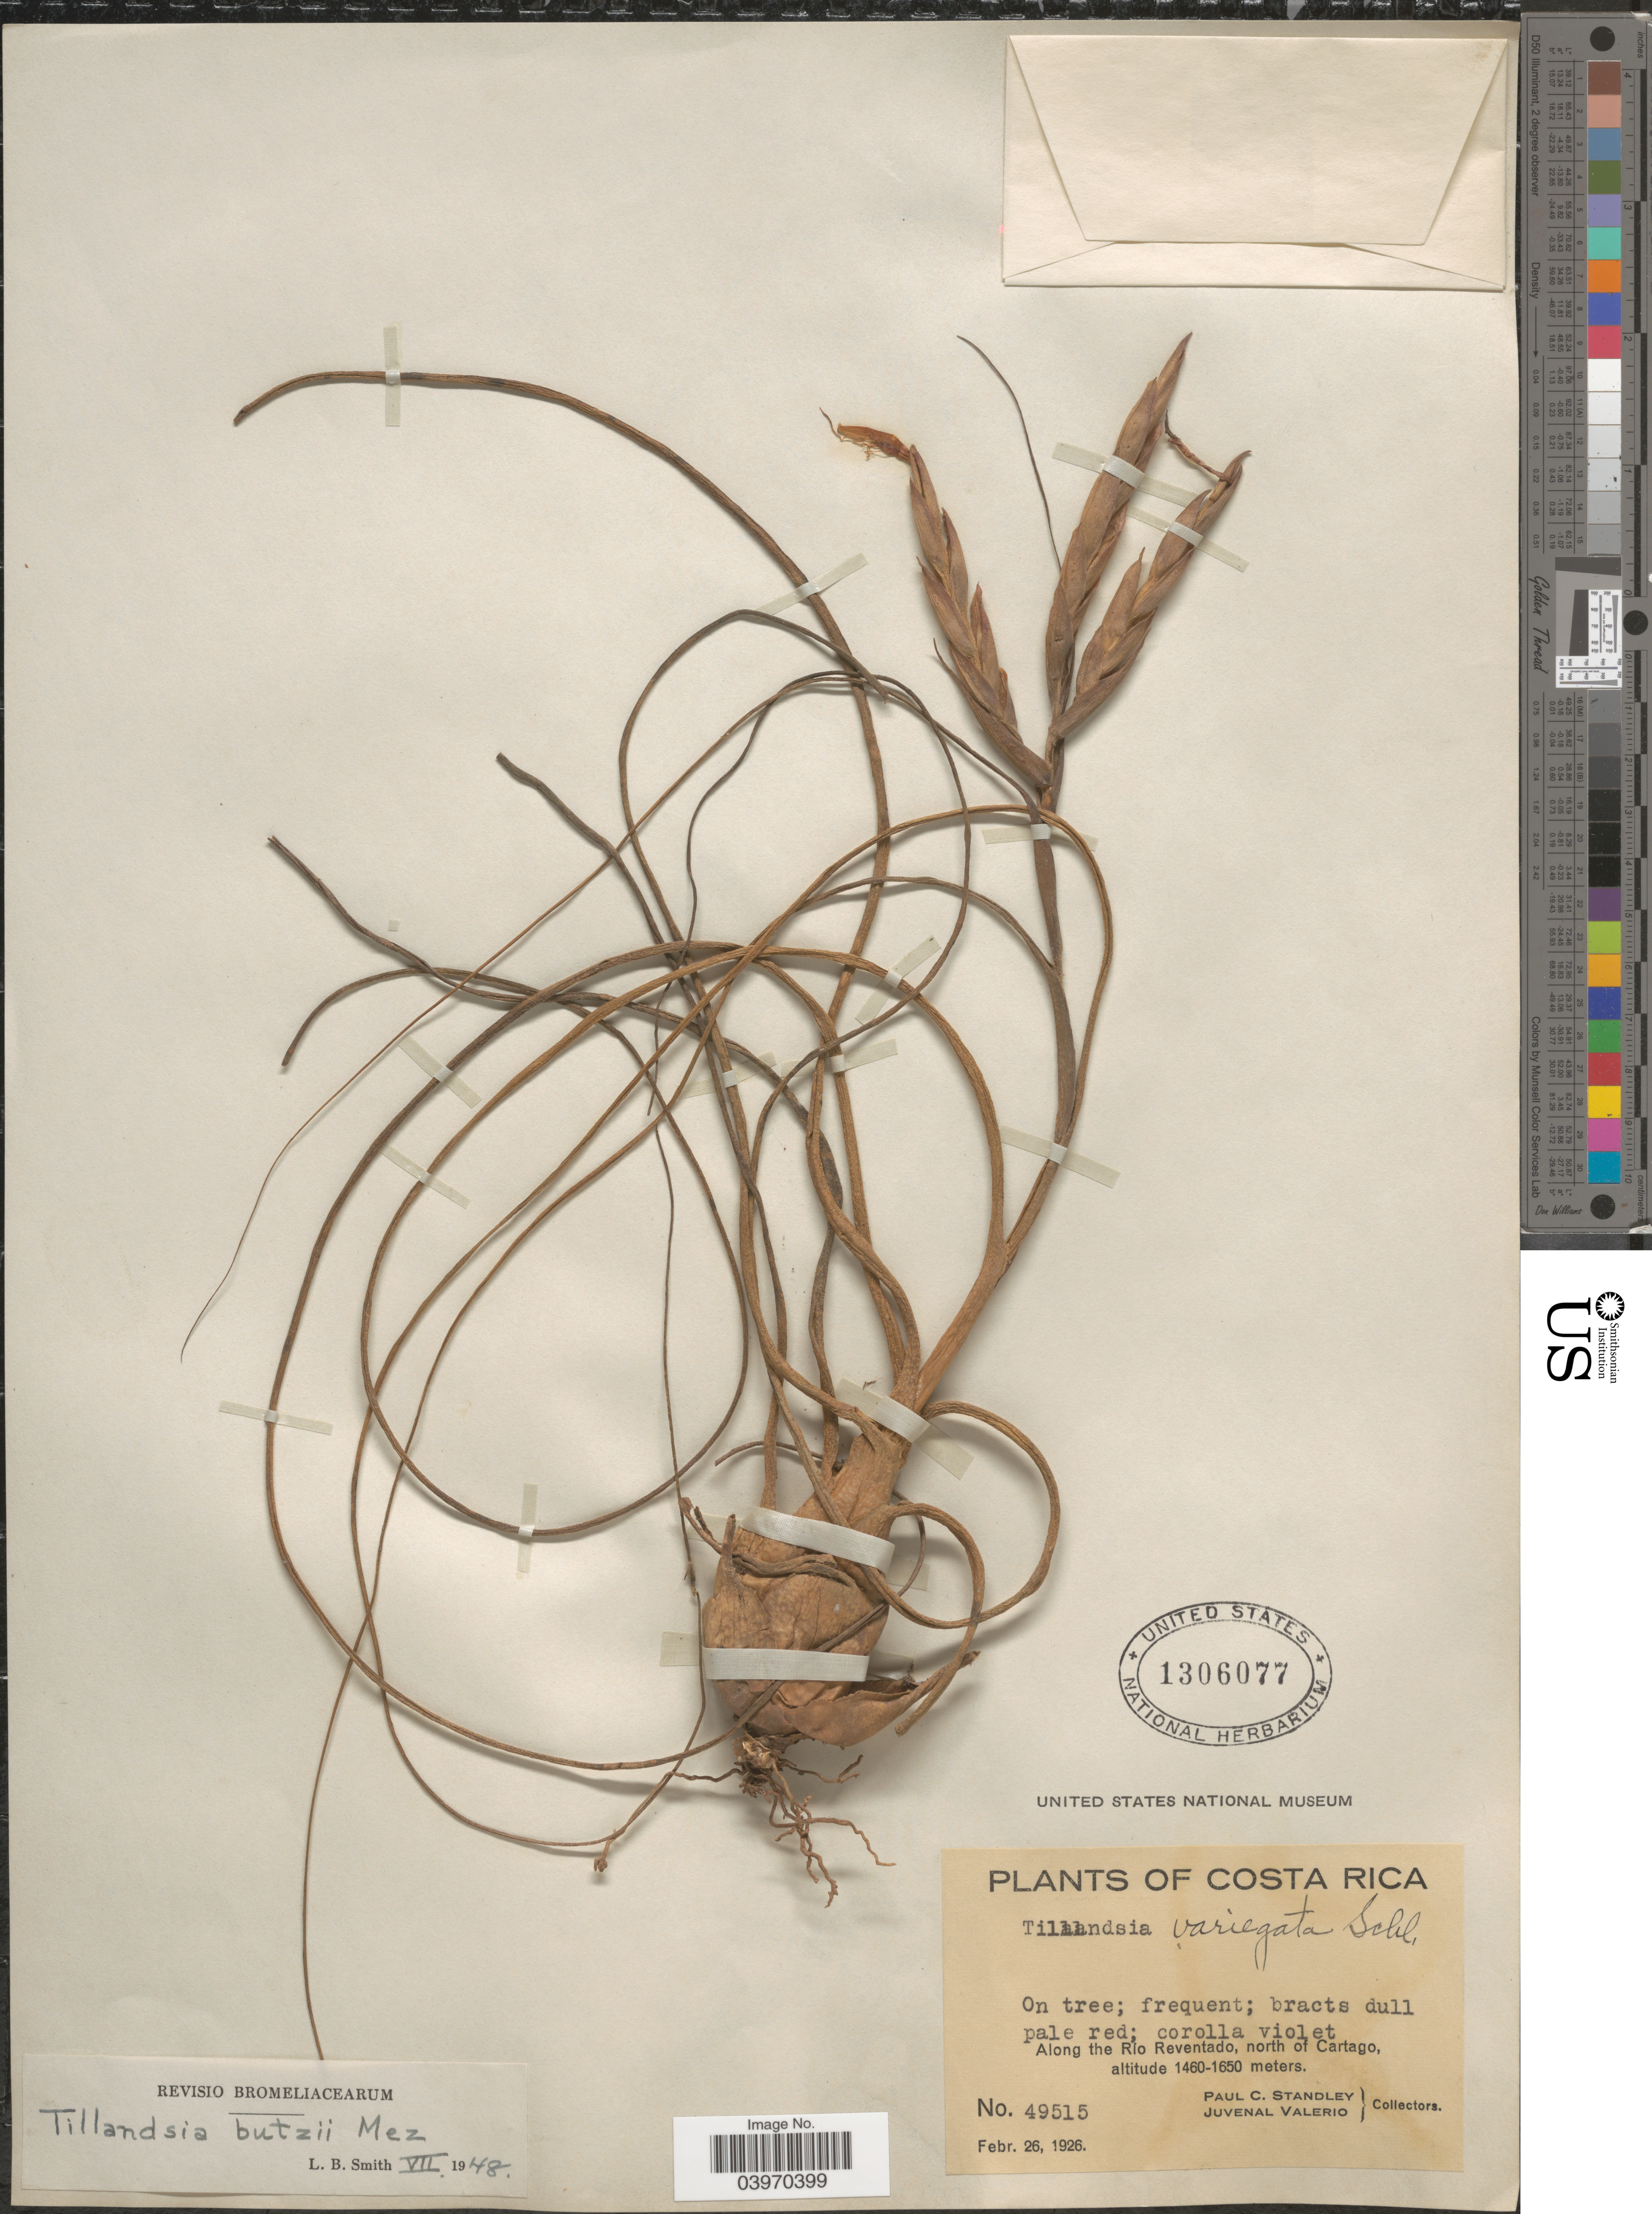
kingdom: Plantae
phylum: Tracheophyta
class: Liliopsida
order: Poales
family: Bromeliaceae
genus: Tillandsia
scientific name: Tillandsia butzii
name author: Mez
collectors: P. C. Standley & J. Valerio R.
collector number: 49515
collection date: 1926-02-26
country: Costa Rica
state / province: Cartago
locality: Along the Río Reventado, north of Cartago.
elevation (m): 1460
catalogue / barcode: US 1306077